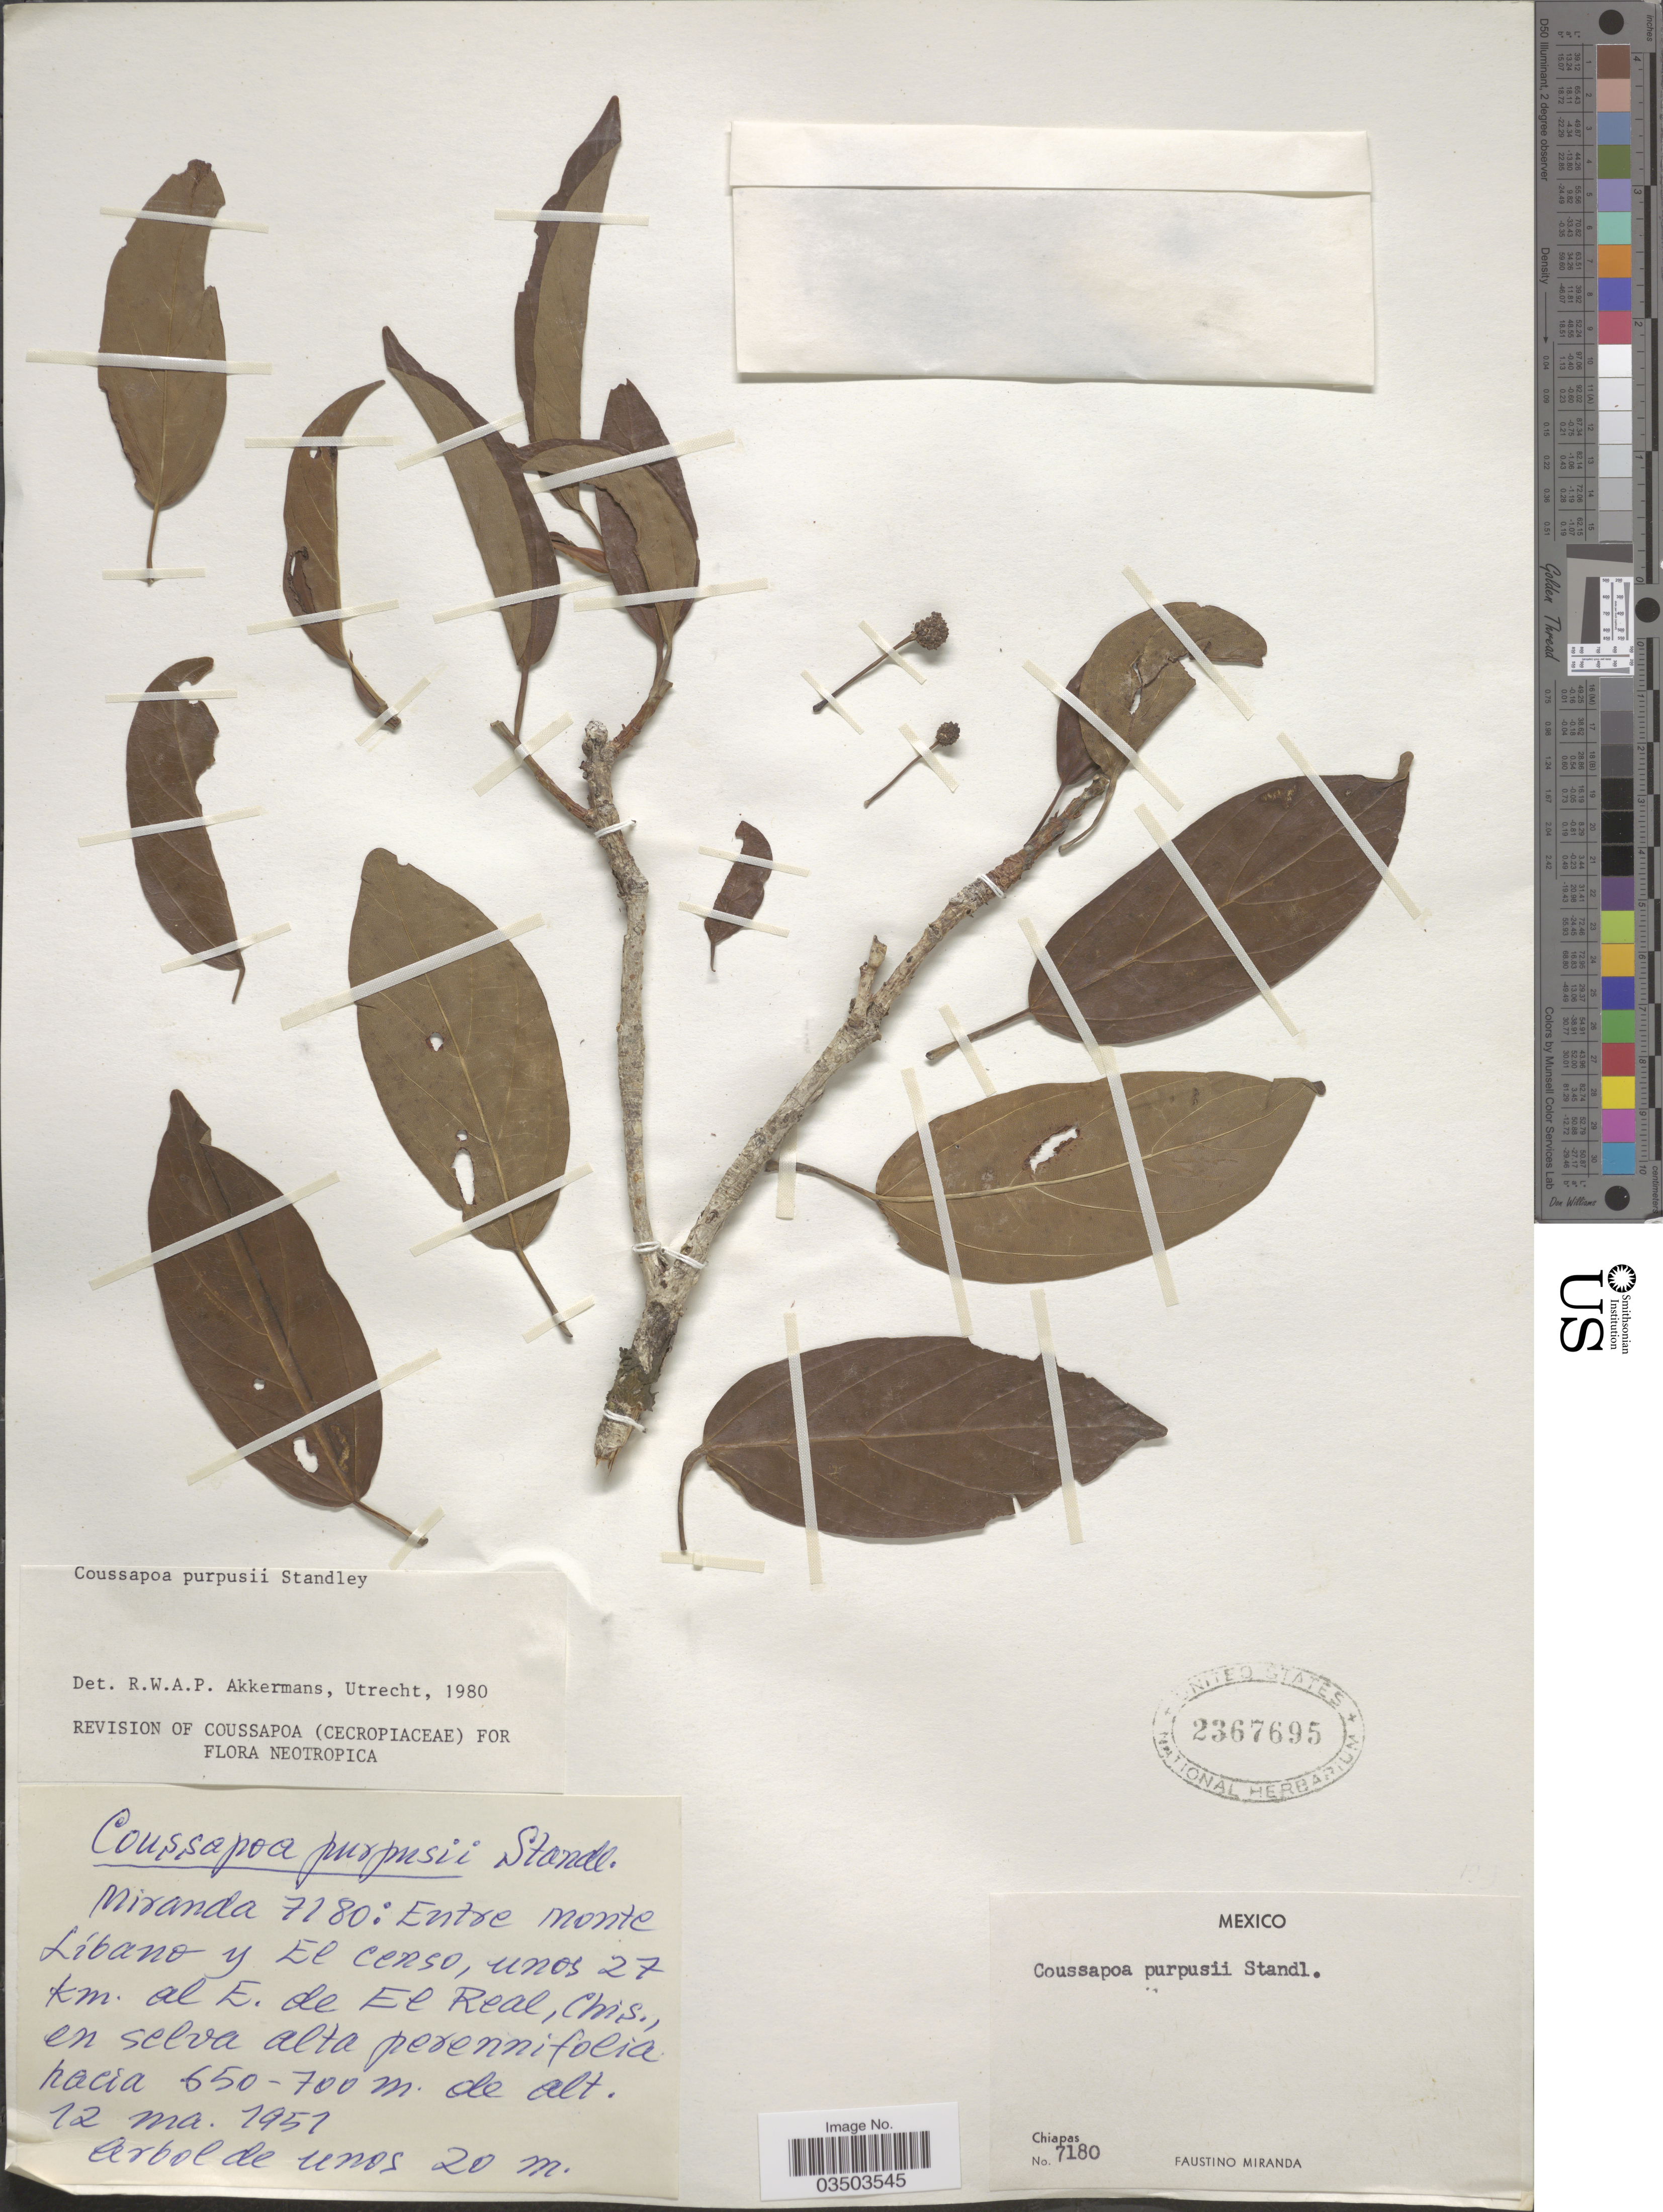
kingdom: Plantae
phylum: Tracheophyta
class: Magnoliopsida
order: Rosales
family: Urticaceae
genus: Coussapoa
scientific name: Coussapoa purpusii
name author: Standl.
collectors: F. Miranda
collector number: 7180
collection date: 1951-03-12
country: Mexico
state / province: Chiapas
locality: Entre monte Líbano y El Censo, unos 27 km. al E. de El Real.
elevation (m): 650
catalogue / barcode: US 2367695